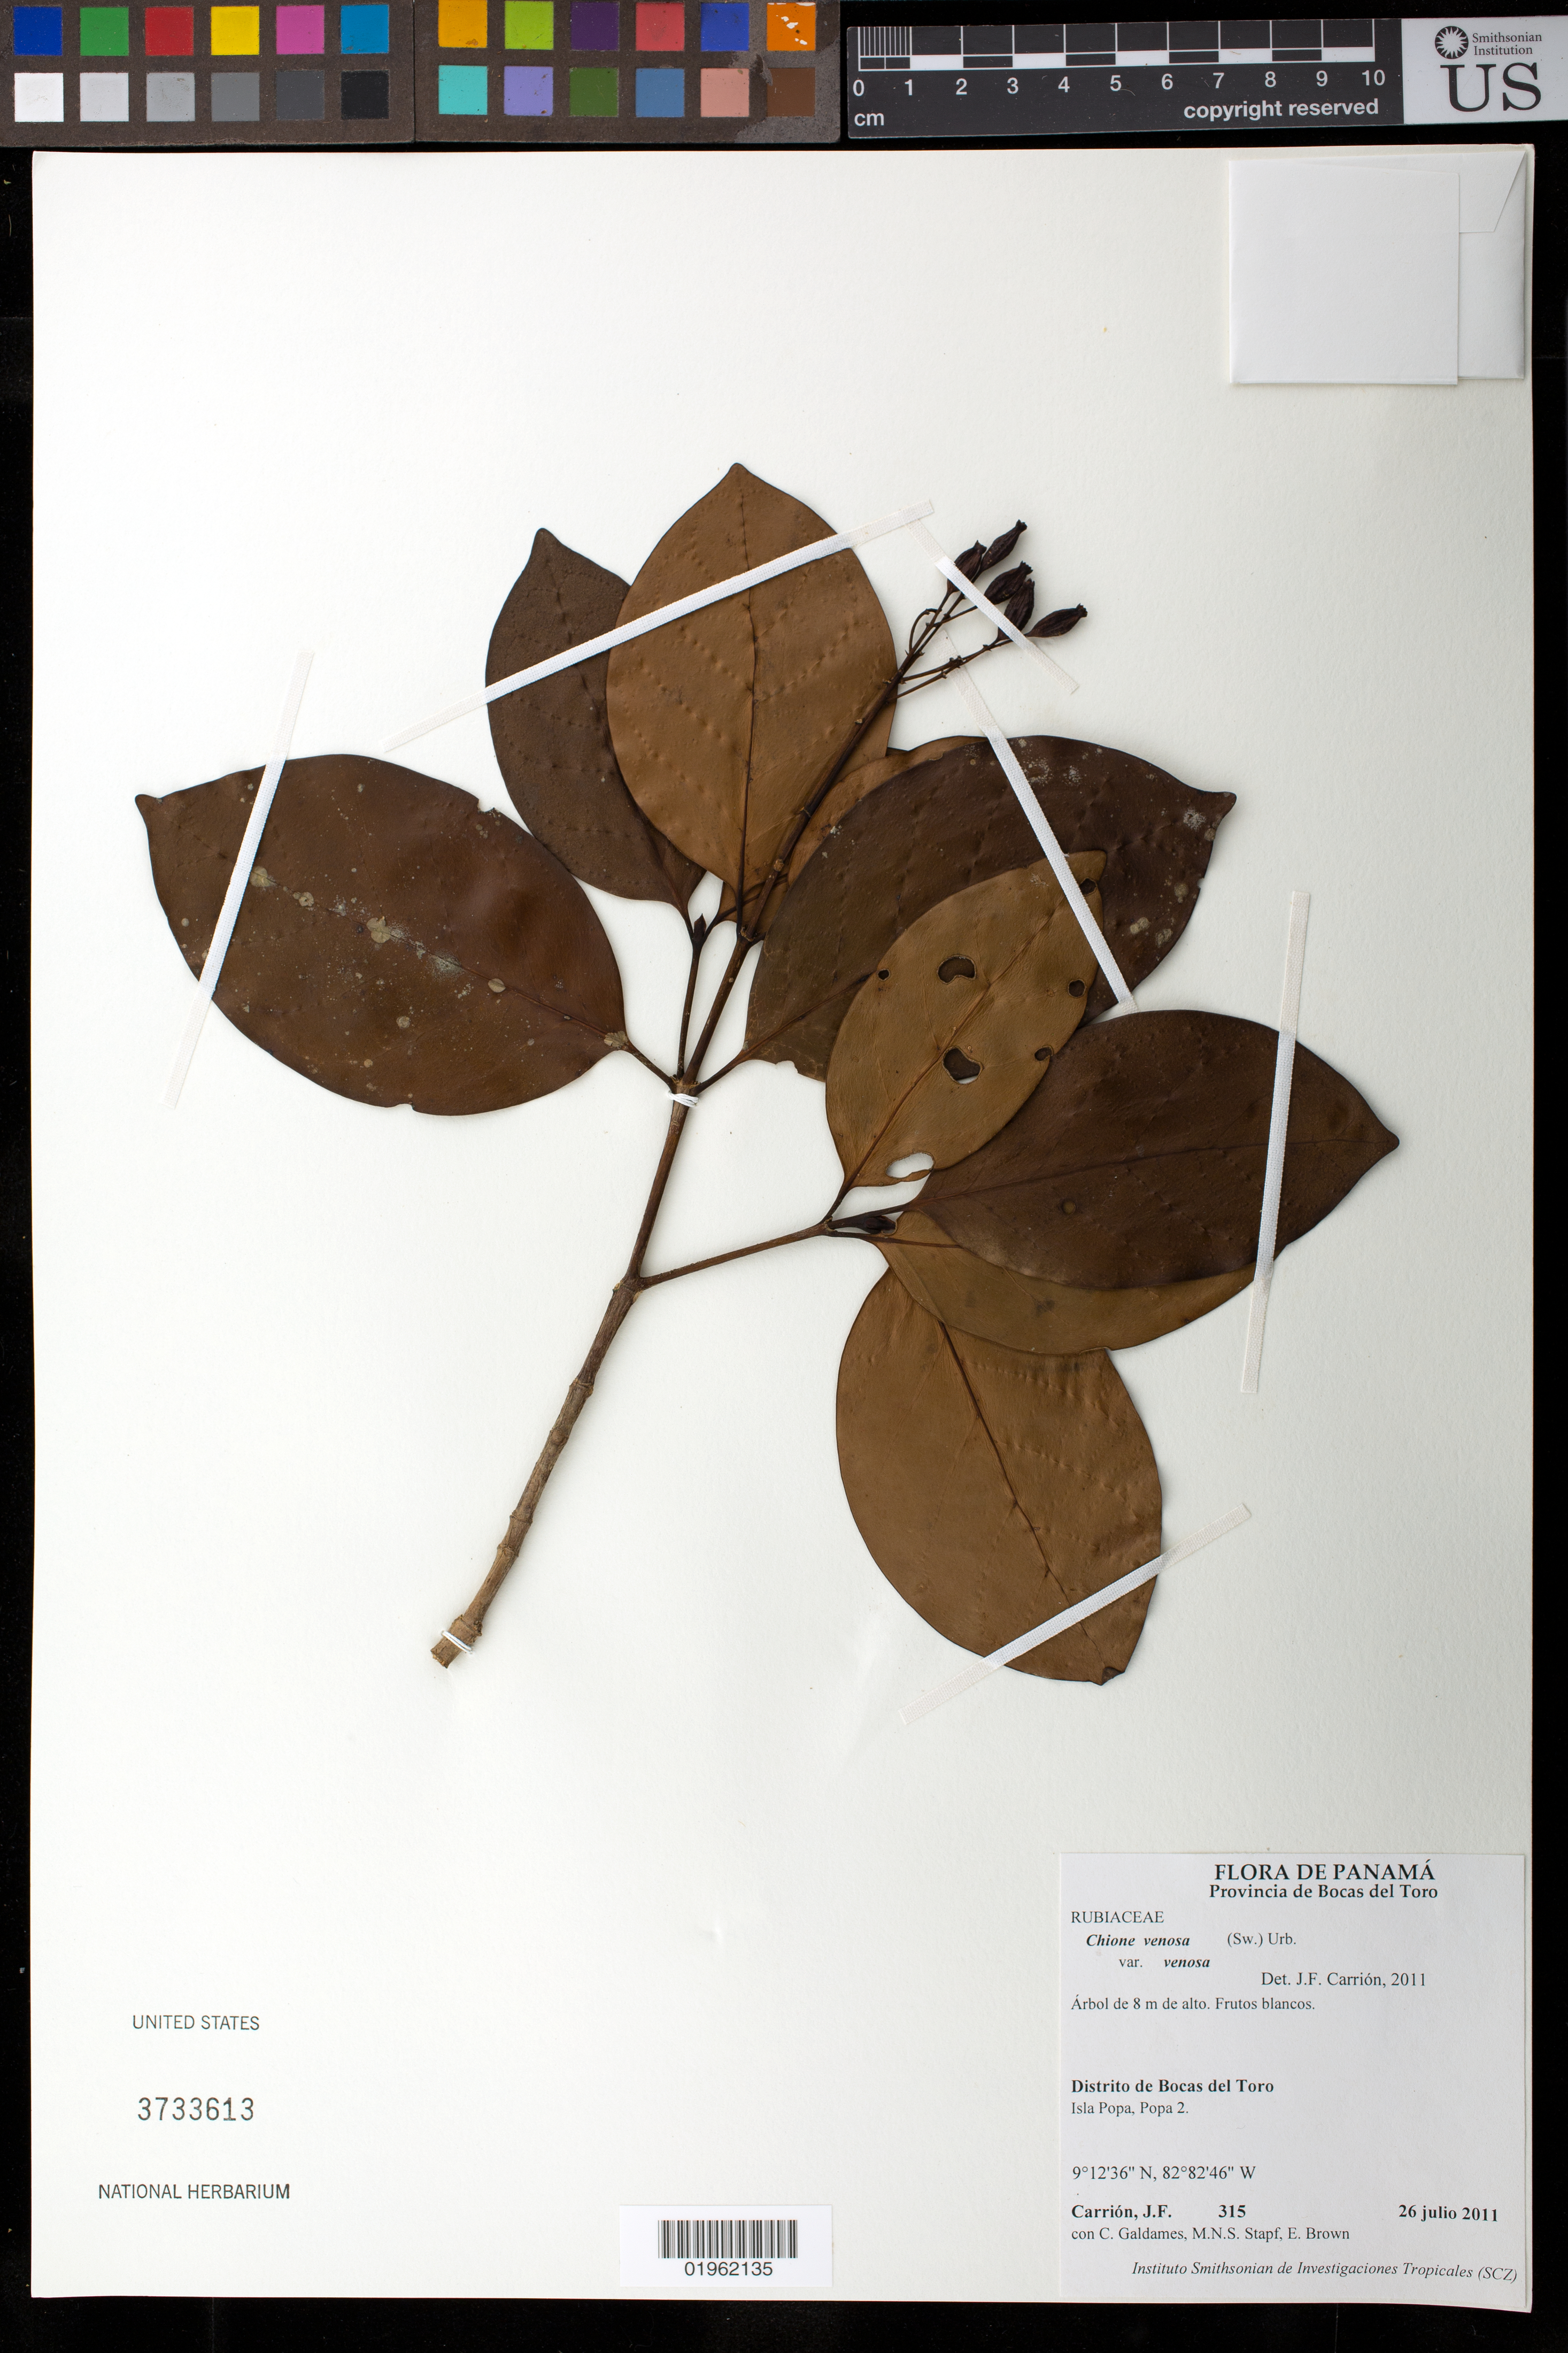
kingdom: Plantae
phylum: Tracheophyta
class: Magnoliopsida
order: Gentianales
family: Rubiaceae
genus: Chione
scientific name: Chione venosa var. venosa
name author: (Sw.) Urb.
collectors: J. Carrión, C. Galdames, Stapf, S.A. & E. Brown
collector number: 315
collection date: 2011-07-26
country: Panama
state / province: Bocas del Toro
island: Popa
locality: Isla Popa. Popa 2.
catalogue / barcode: US 3733613